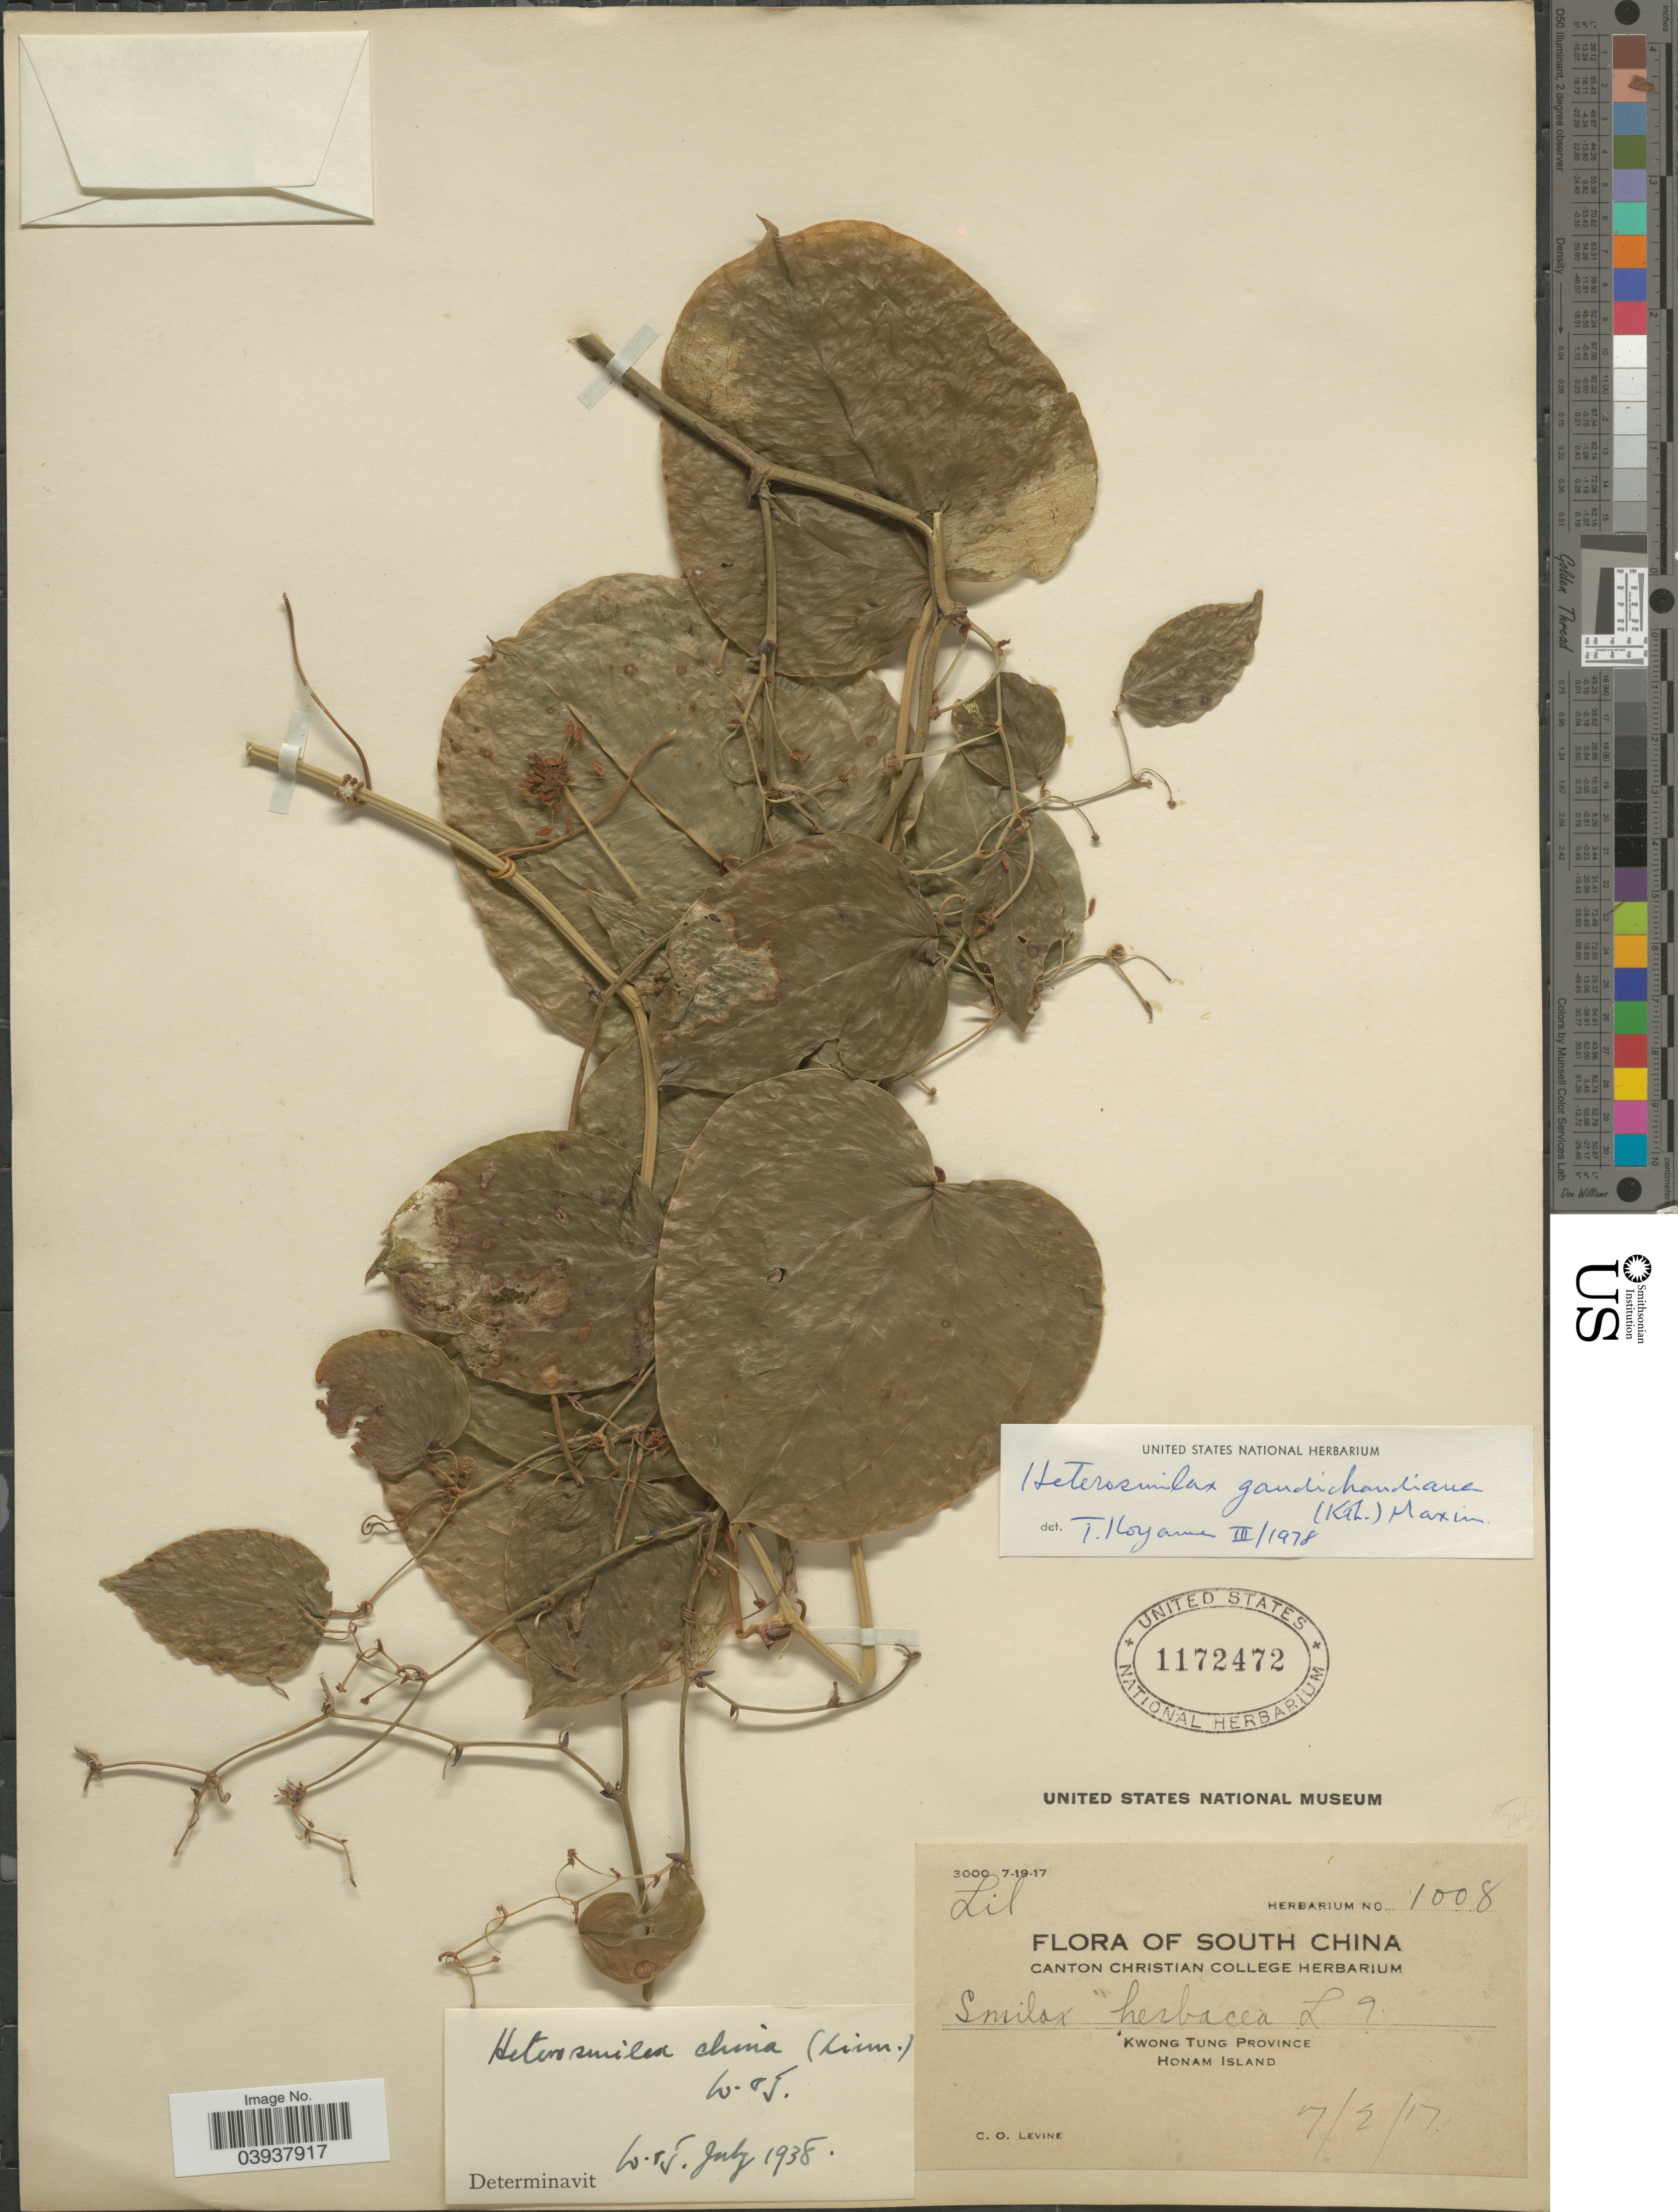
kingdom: Plantae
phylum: Tracheophyta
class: Liliopsida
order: Liliales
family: Smilacaceae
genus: Heterosmilax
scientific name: Heterosmilax japonica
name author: Kunth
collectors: C. O. Levine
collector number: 1008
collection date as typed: Transcribed d/m/y: 7/2/17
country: China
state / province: Guangdong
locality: South China. Kwong Tung Province. Honam Island.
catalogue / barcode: US 1172472